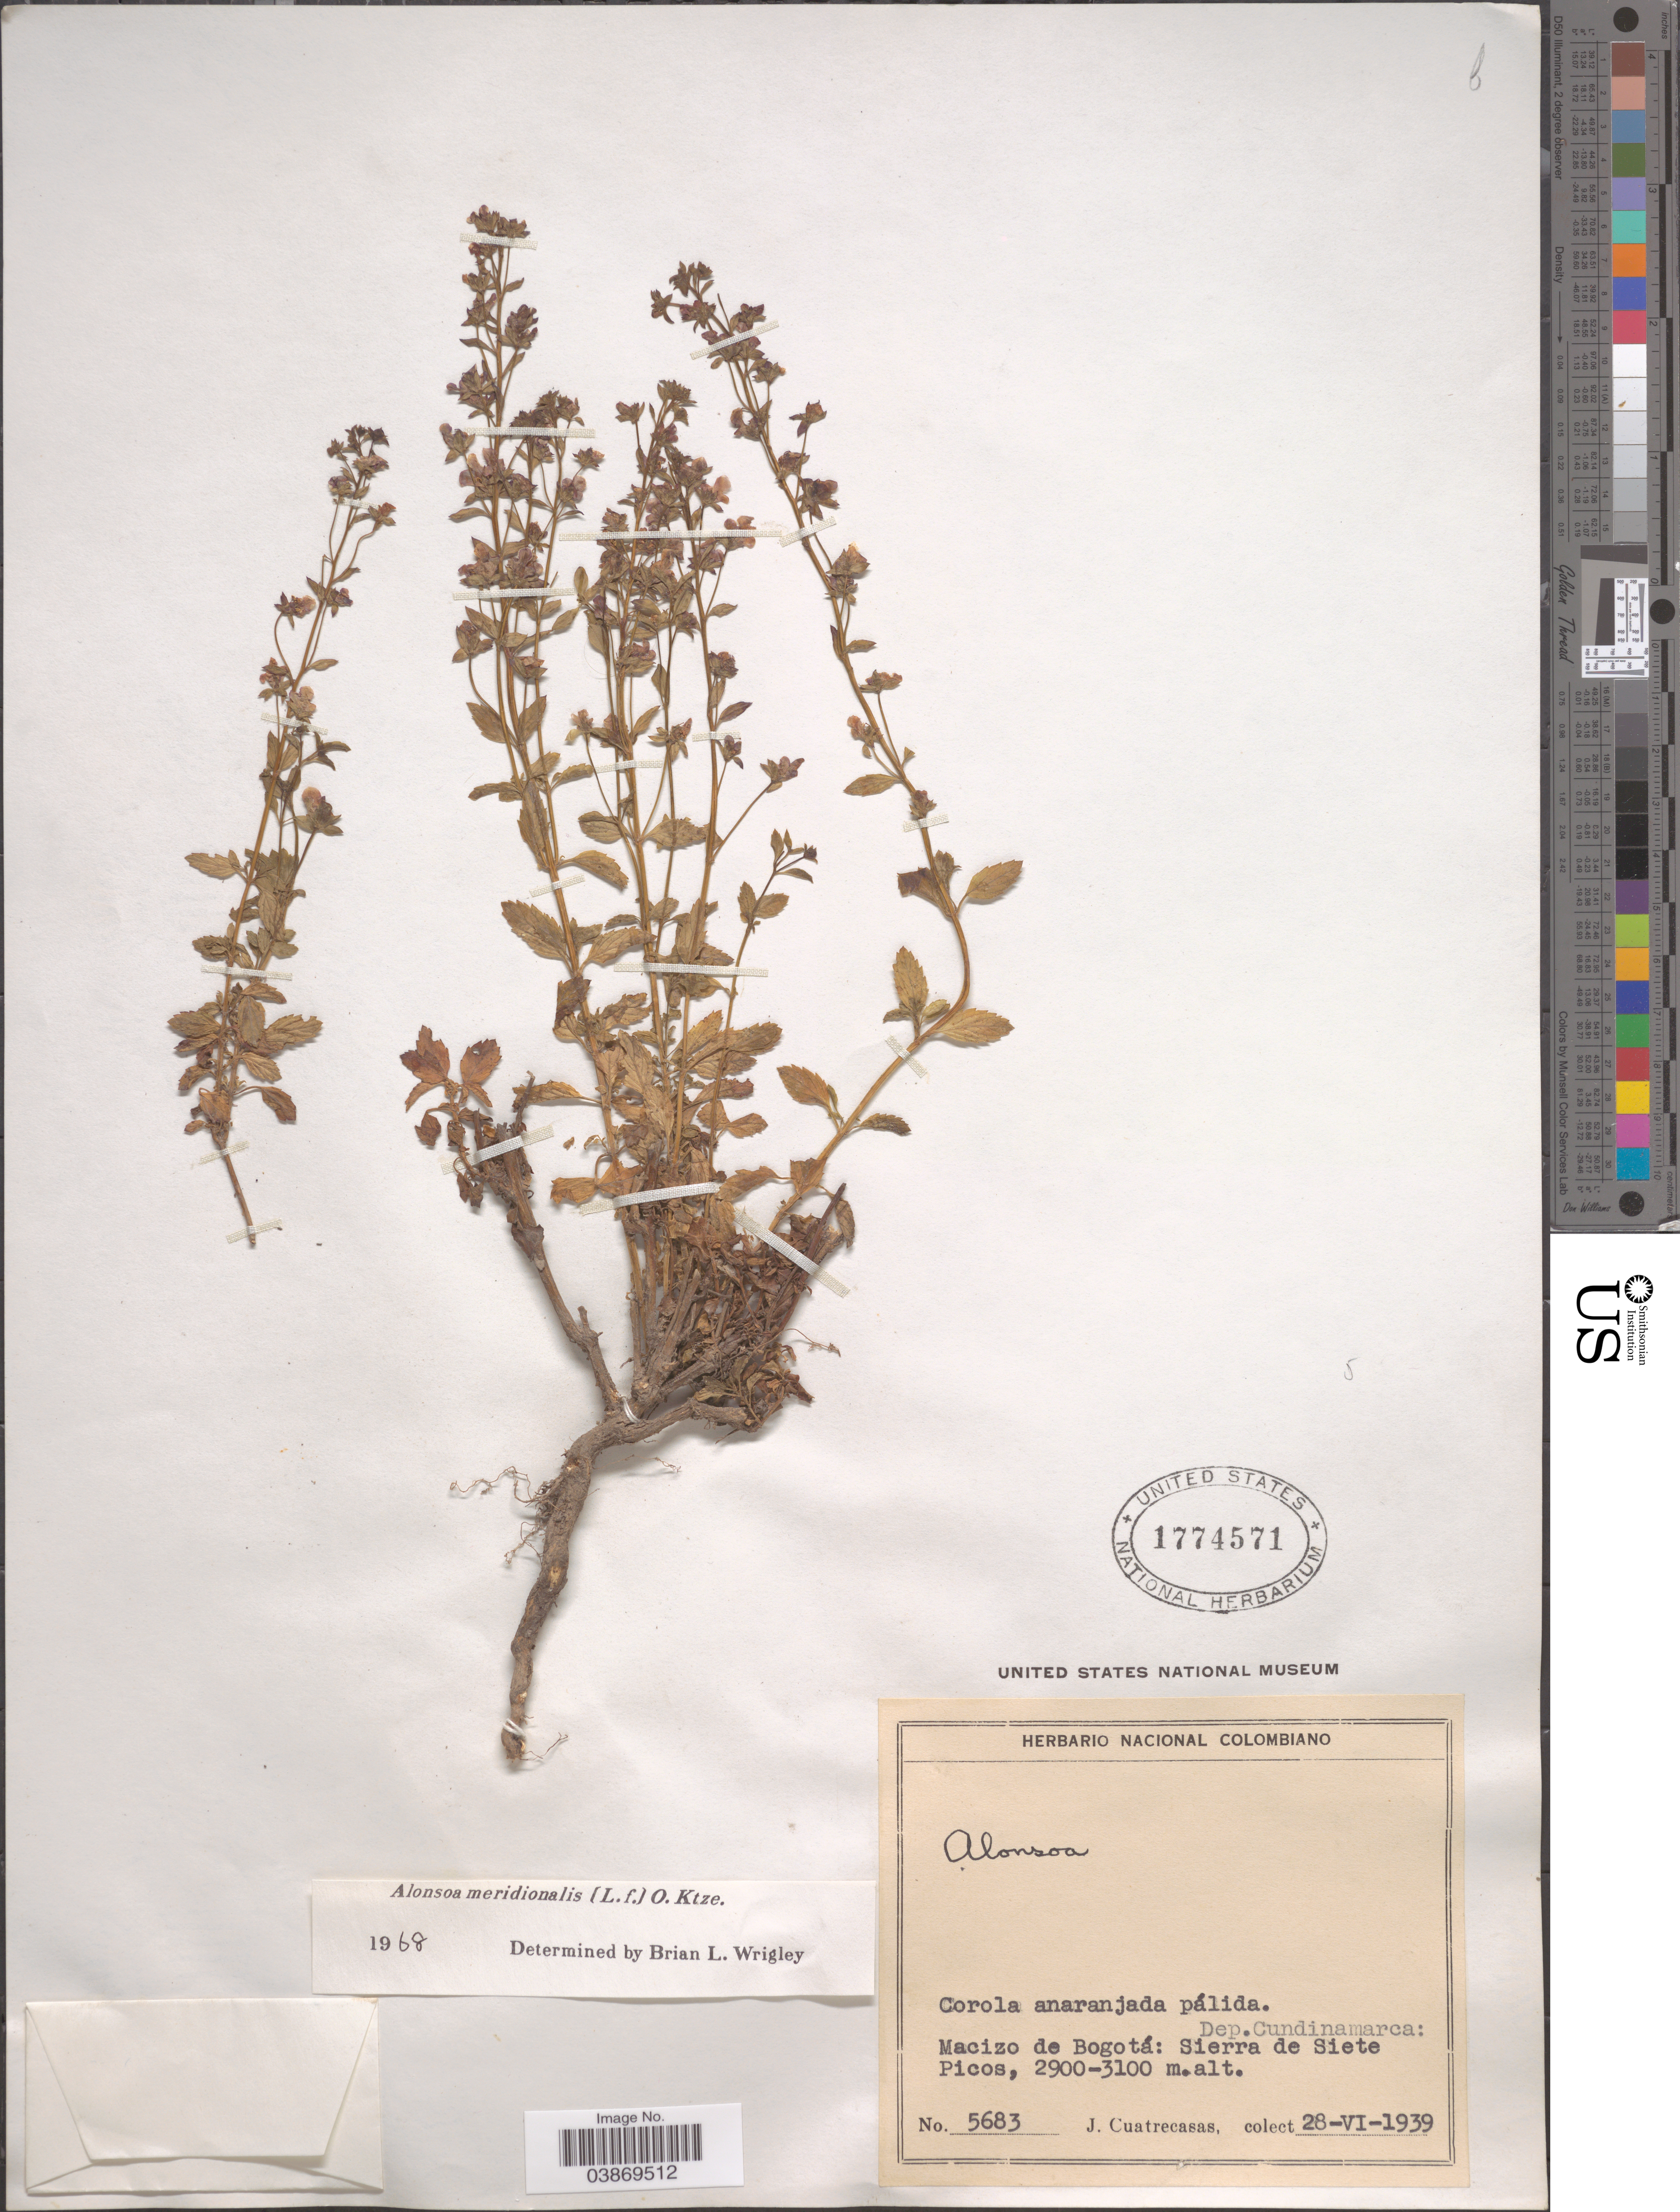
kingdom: Plantae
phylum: Tracheophyta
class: Magnoliopsida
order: Lamiales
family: Scrophulariaceae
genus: Alonsoa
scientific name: Alonsoa meridionalis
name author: (L. f.) Kuntze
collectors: J. Cuatrecasas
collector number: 5683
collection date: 1939-06-28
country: Colombia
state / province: Cundinamarca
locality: Dep. Cundinamarca: Macizo de Bogotá: Sierra de Siete Picos.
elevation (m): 2900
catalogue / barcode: US 1774571